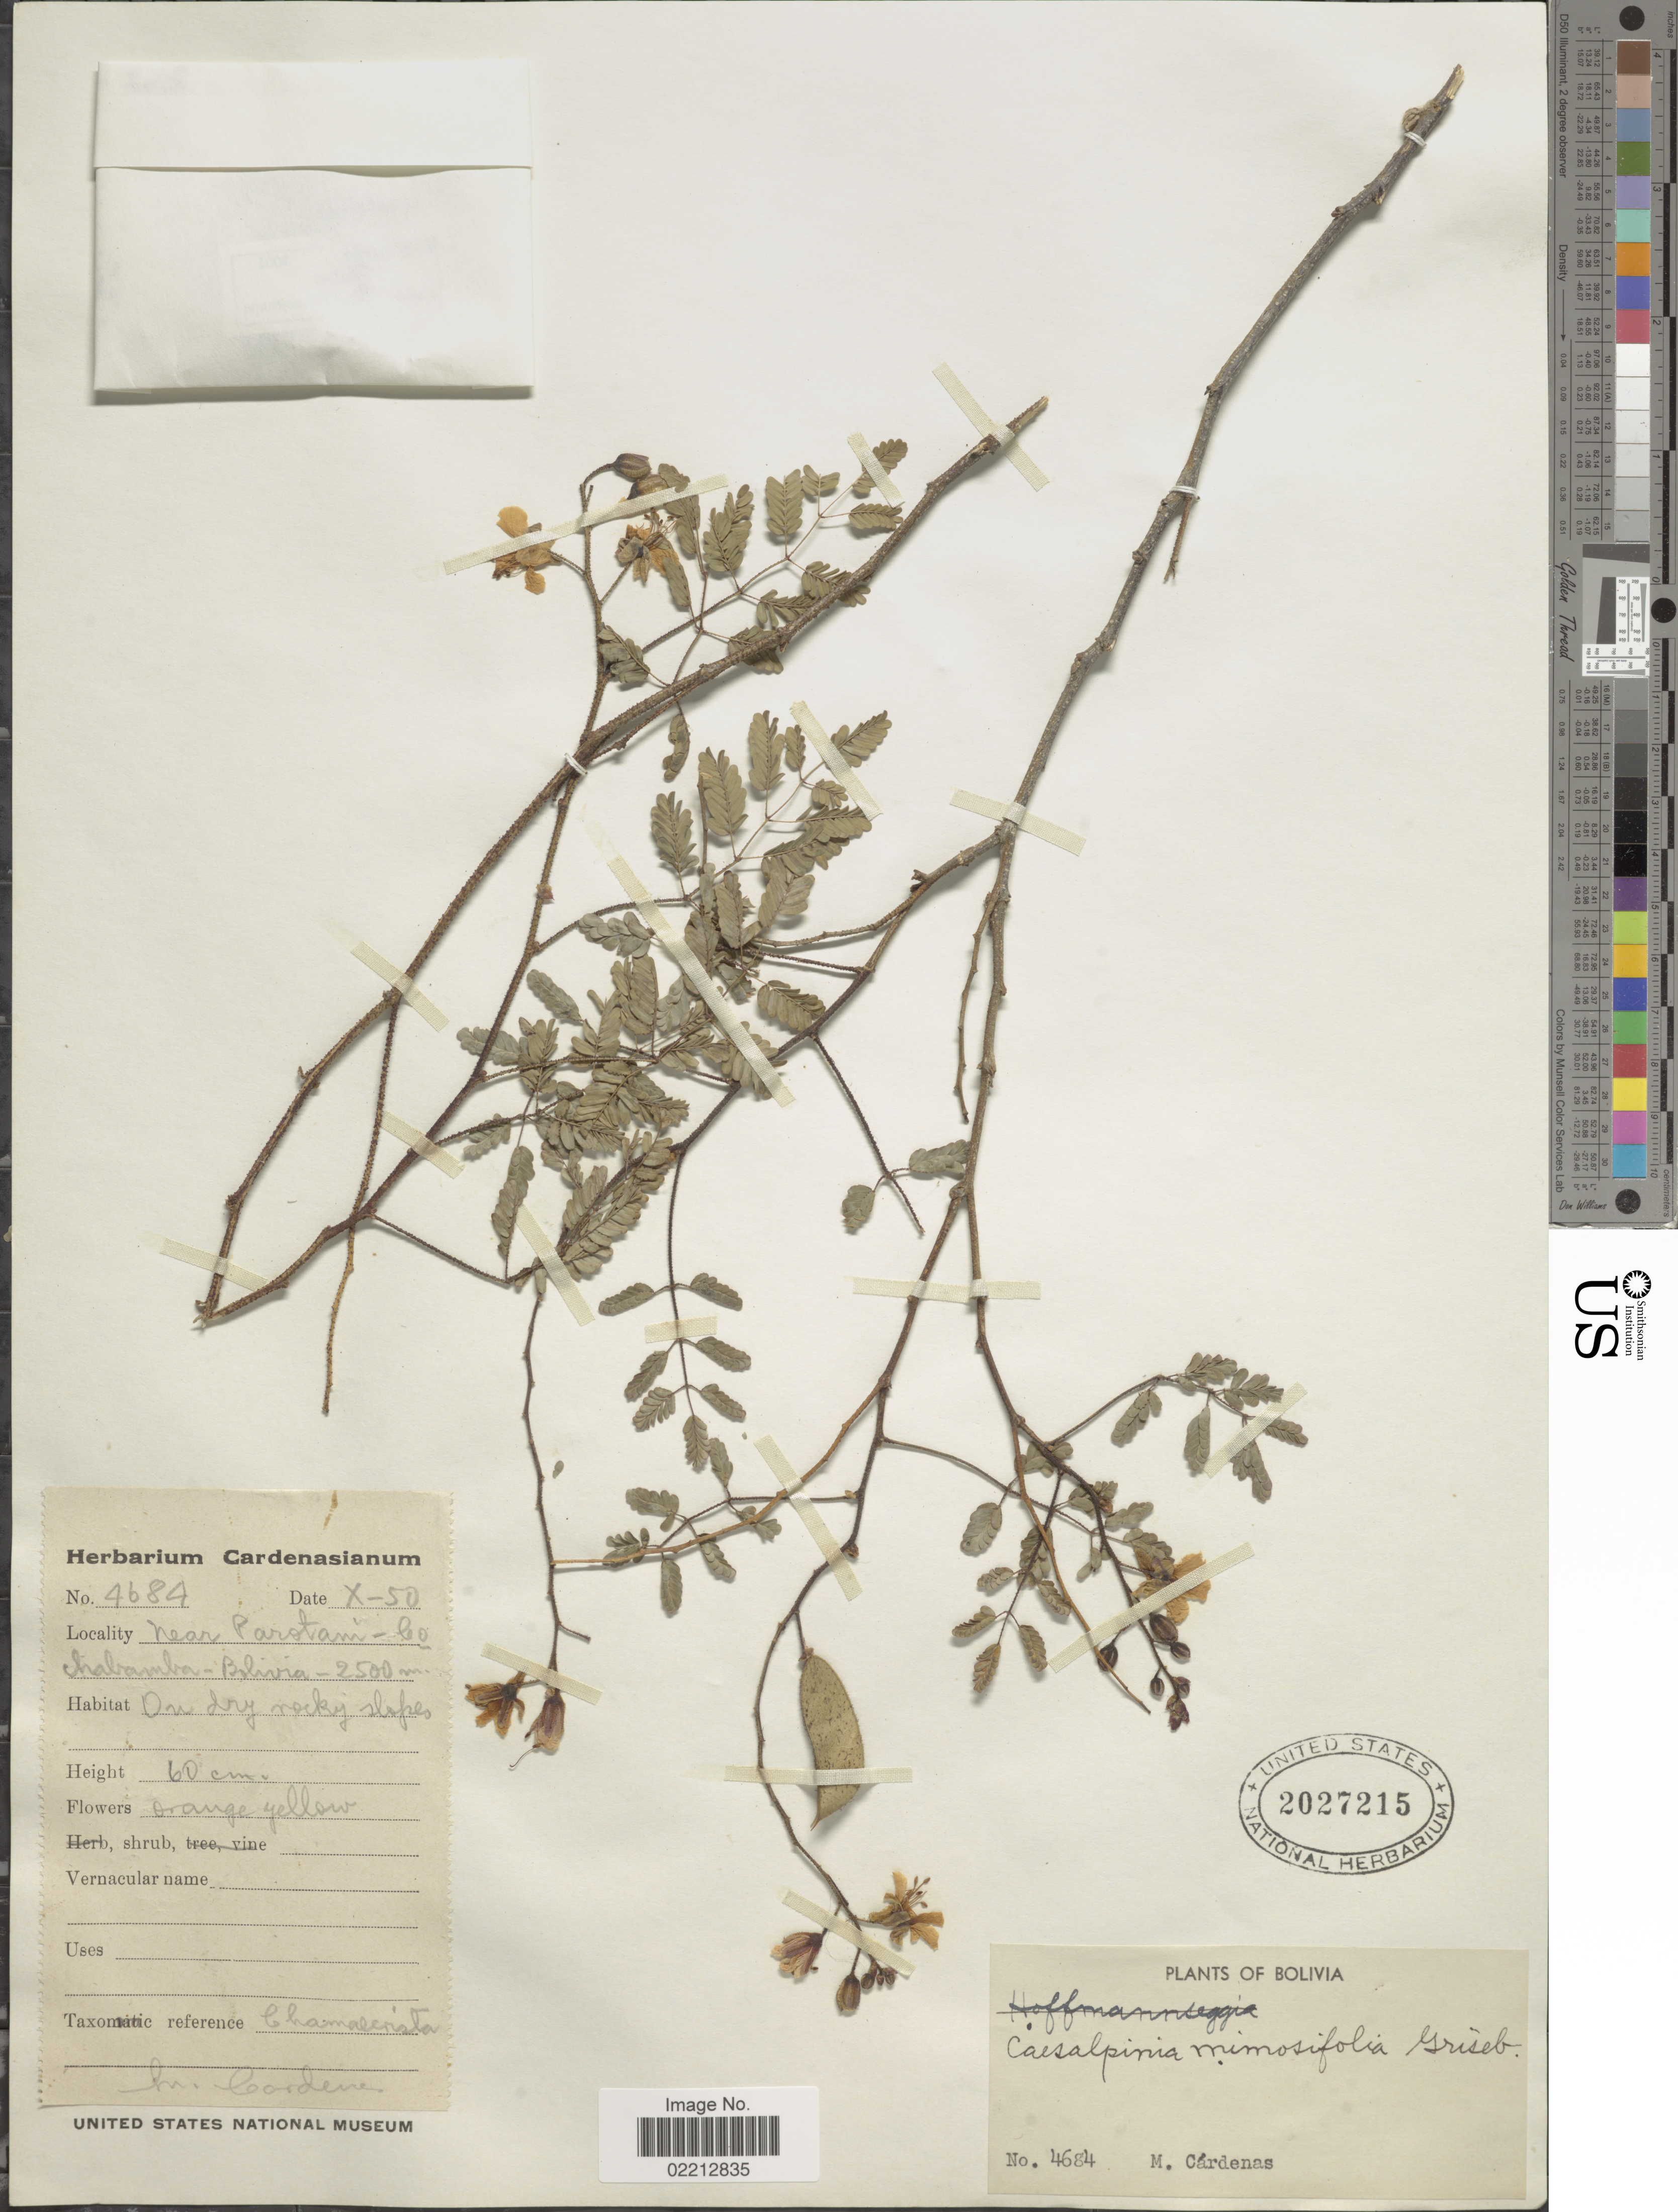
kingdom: Plantae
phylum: Tracheophyta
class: Magnoliopsida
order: Fabales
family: Fabaceae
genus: Arquita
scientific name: Arquita mimosifolia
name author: (Griseb.) Gagnon et al.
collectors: M. Cárdenas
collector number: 4684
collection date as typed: Transcribed d/m/y: /10/50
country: Bolivia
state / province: Cochabamba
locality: Near Parotani. On dry grassy slope.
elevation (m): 2500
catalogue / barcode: US 2027215